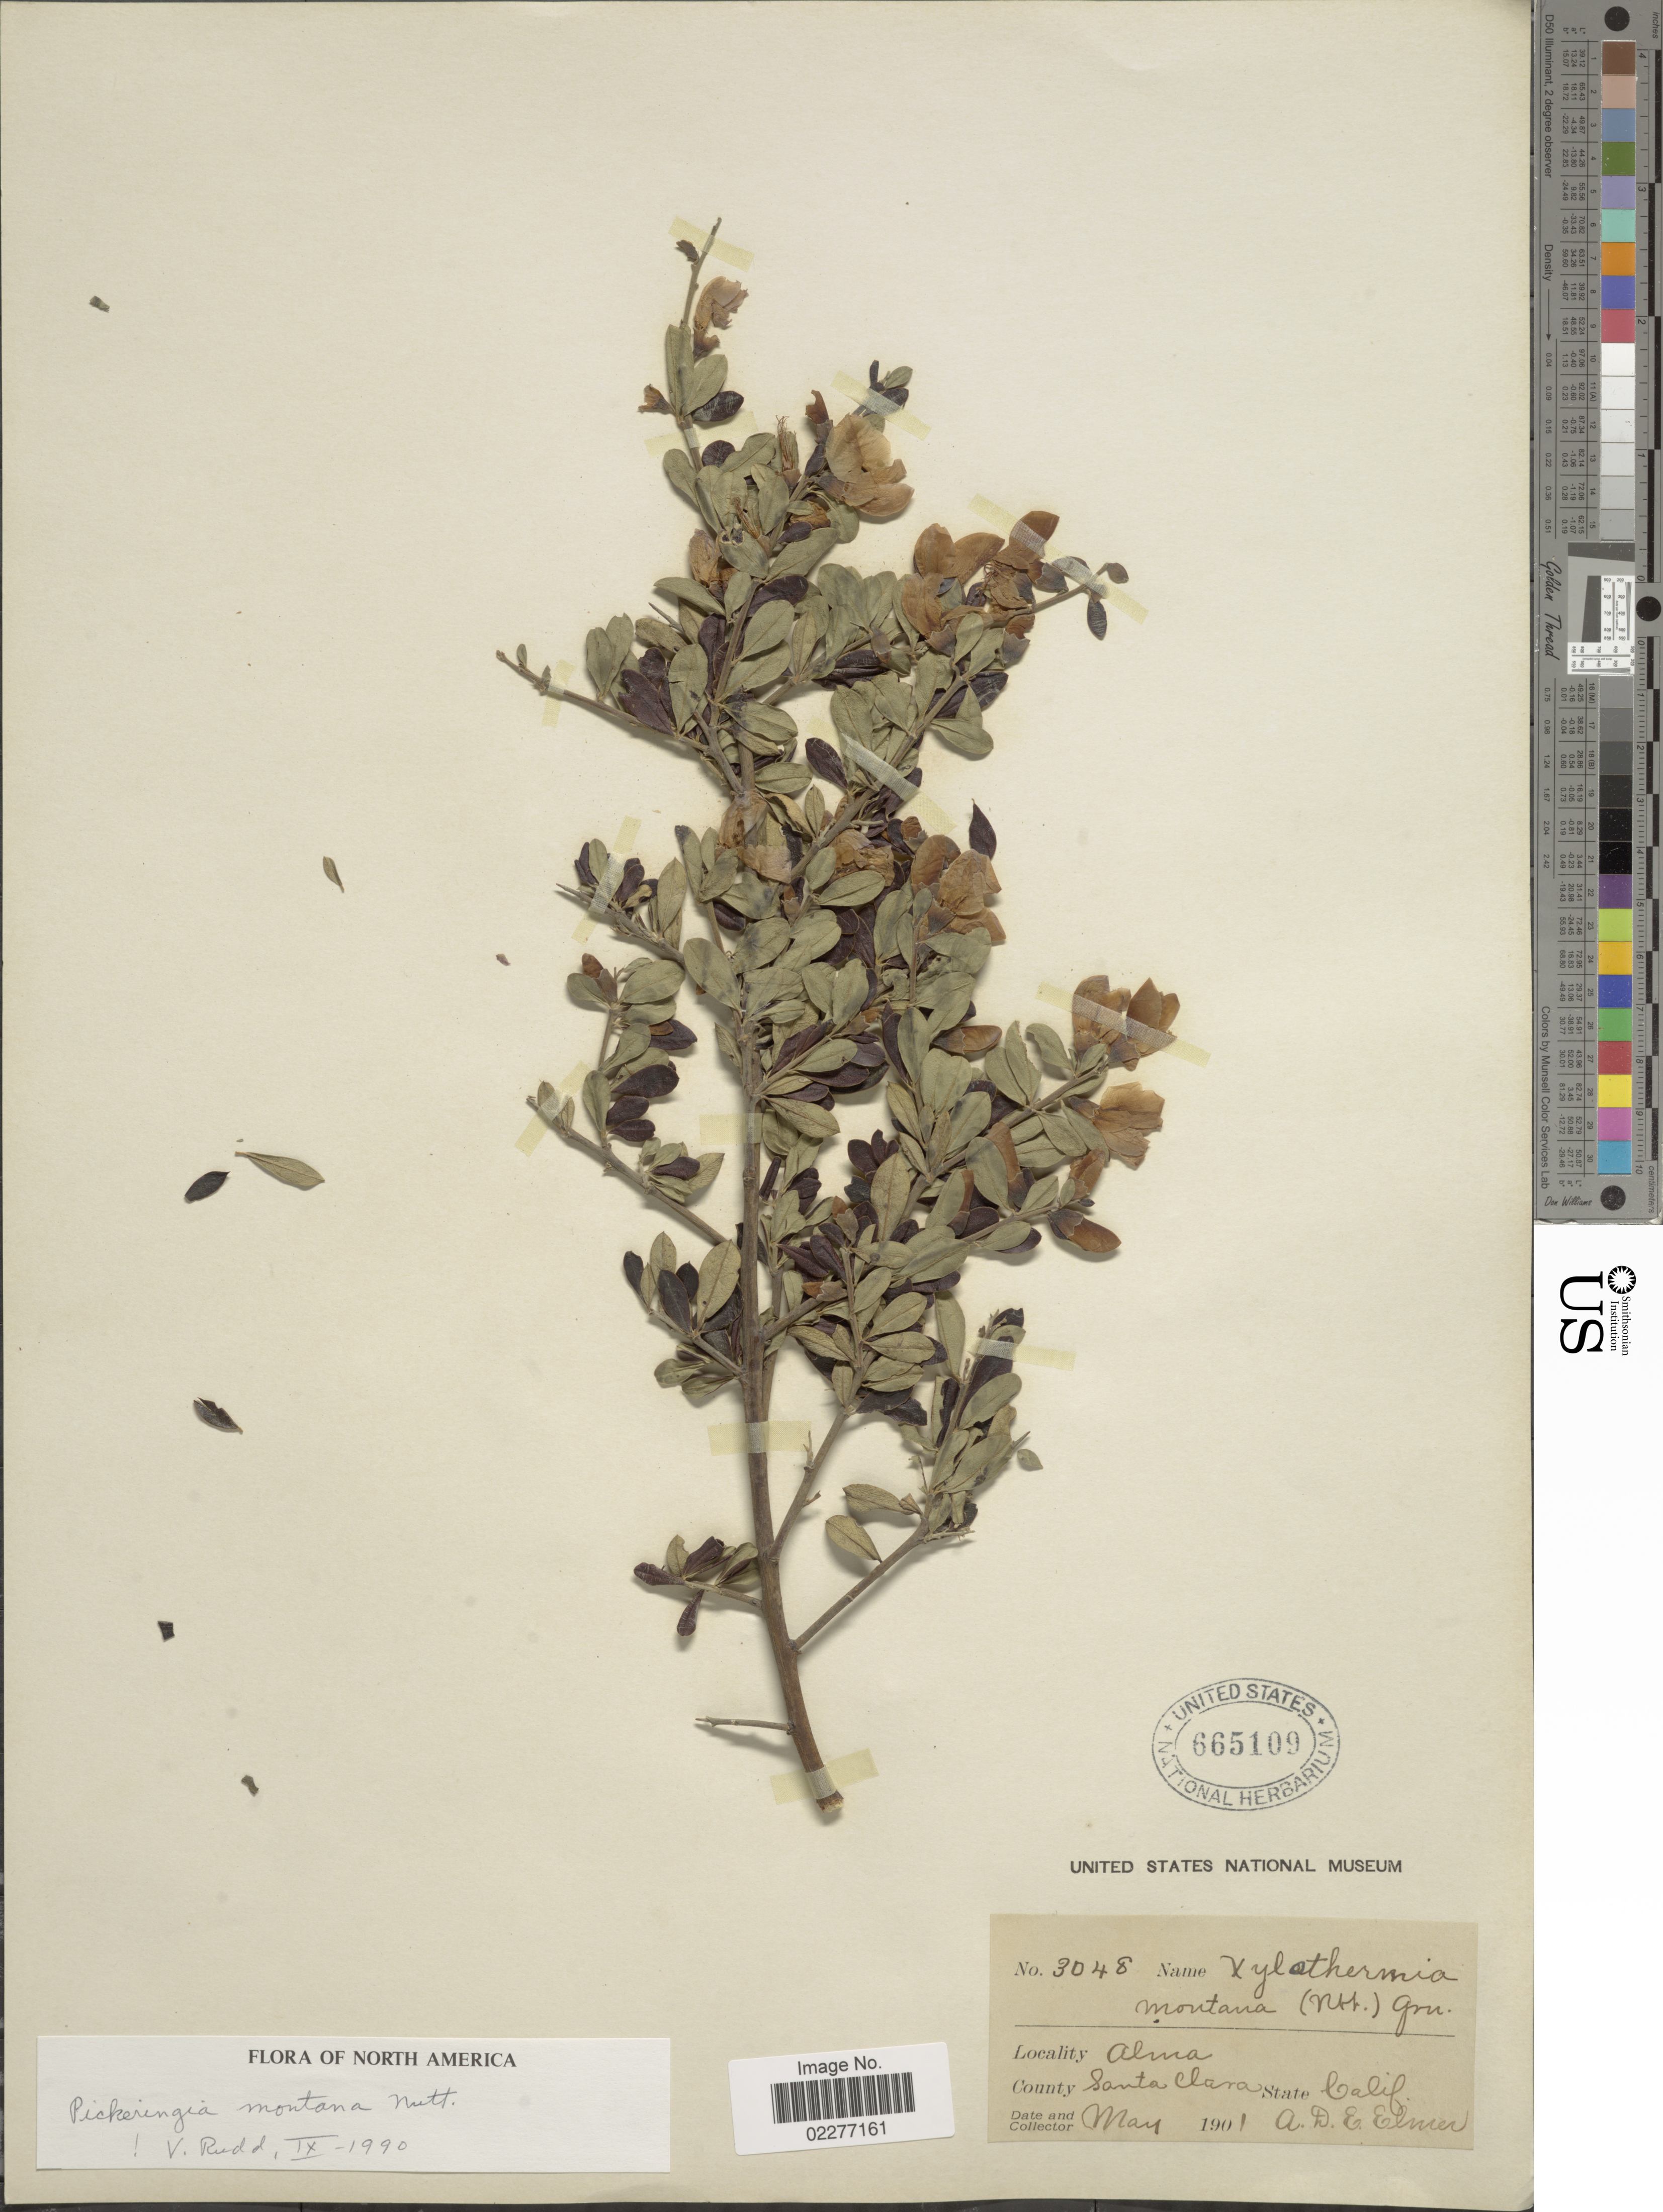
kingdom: Plantae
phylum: Tracheophyta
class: Magnoliopsida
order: Fabales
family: Fabaceae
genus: Pickeringia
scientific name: Pickeringia montana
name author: Nutt. ex Torr. & A. Gray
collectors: A. D. E. Elmer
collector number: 3048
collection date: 1901-05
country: United States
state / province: California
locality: Alma, Santa Clara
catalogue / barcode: US 665109